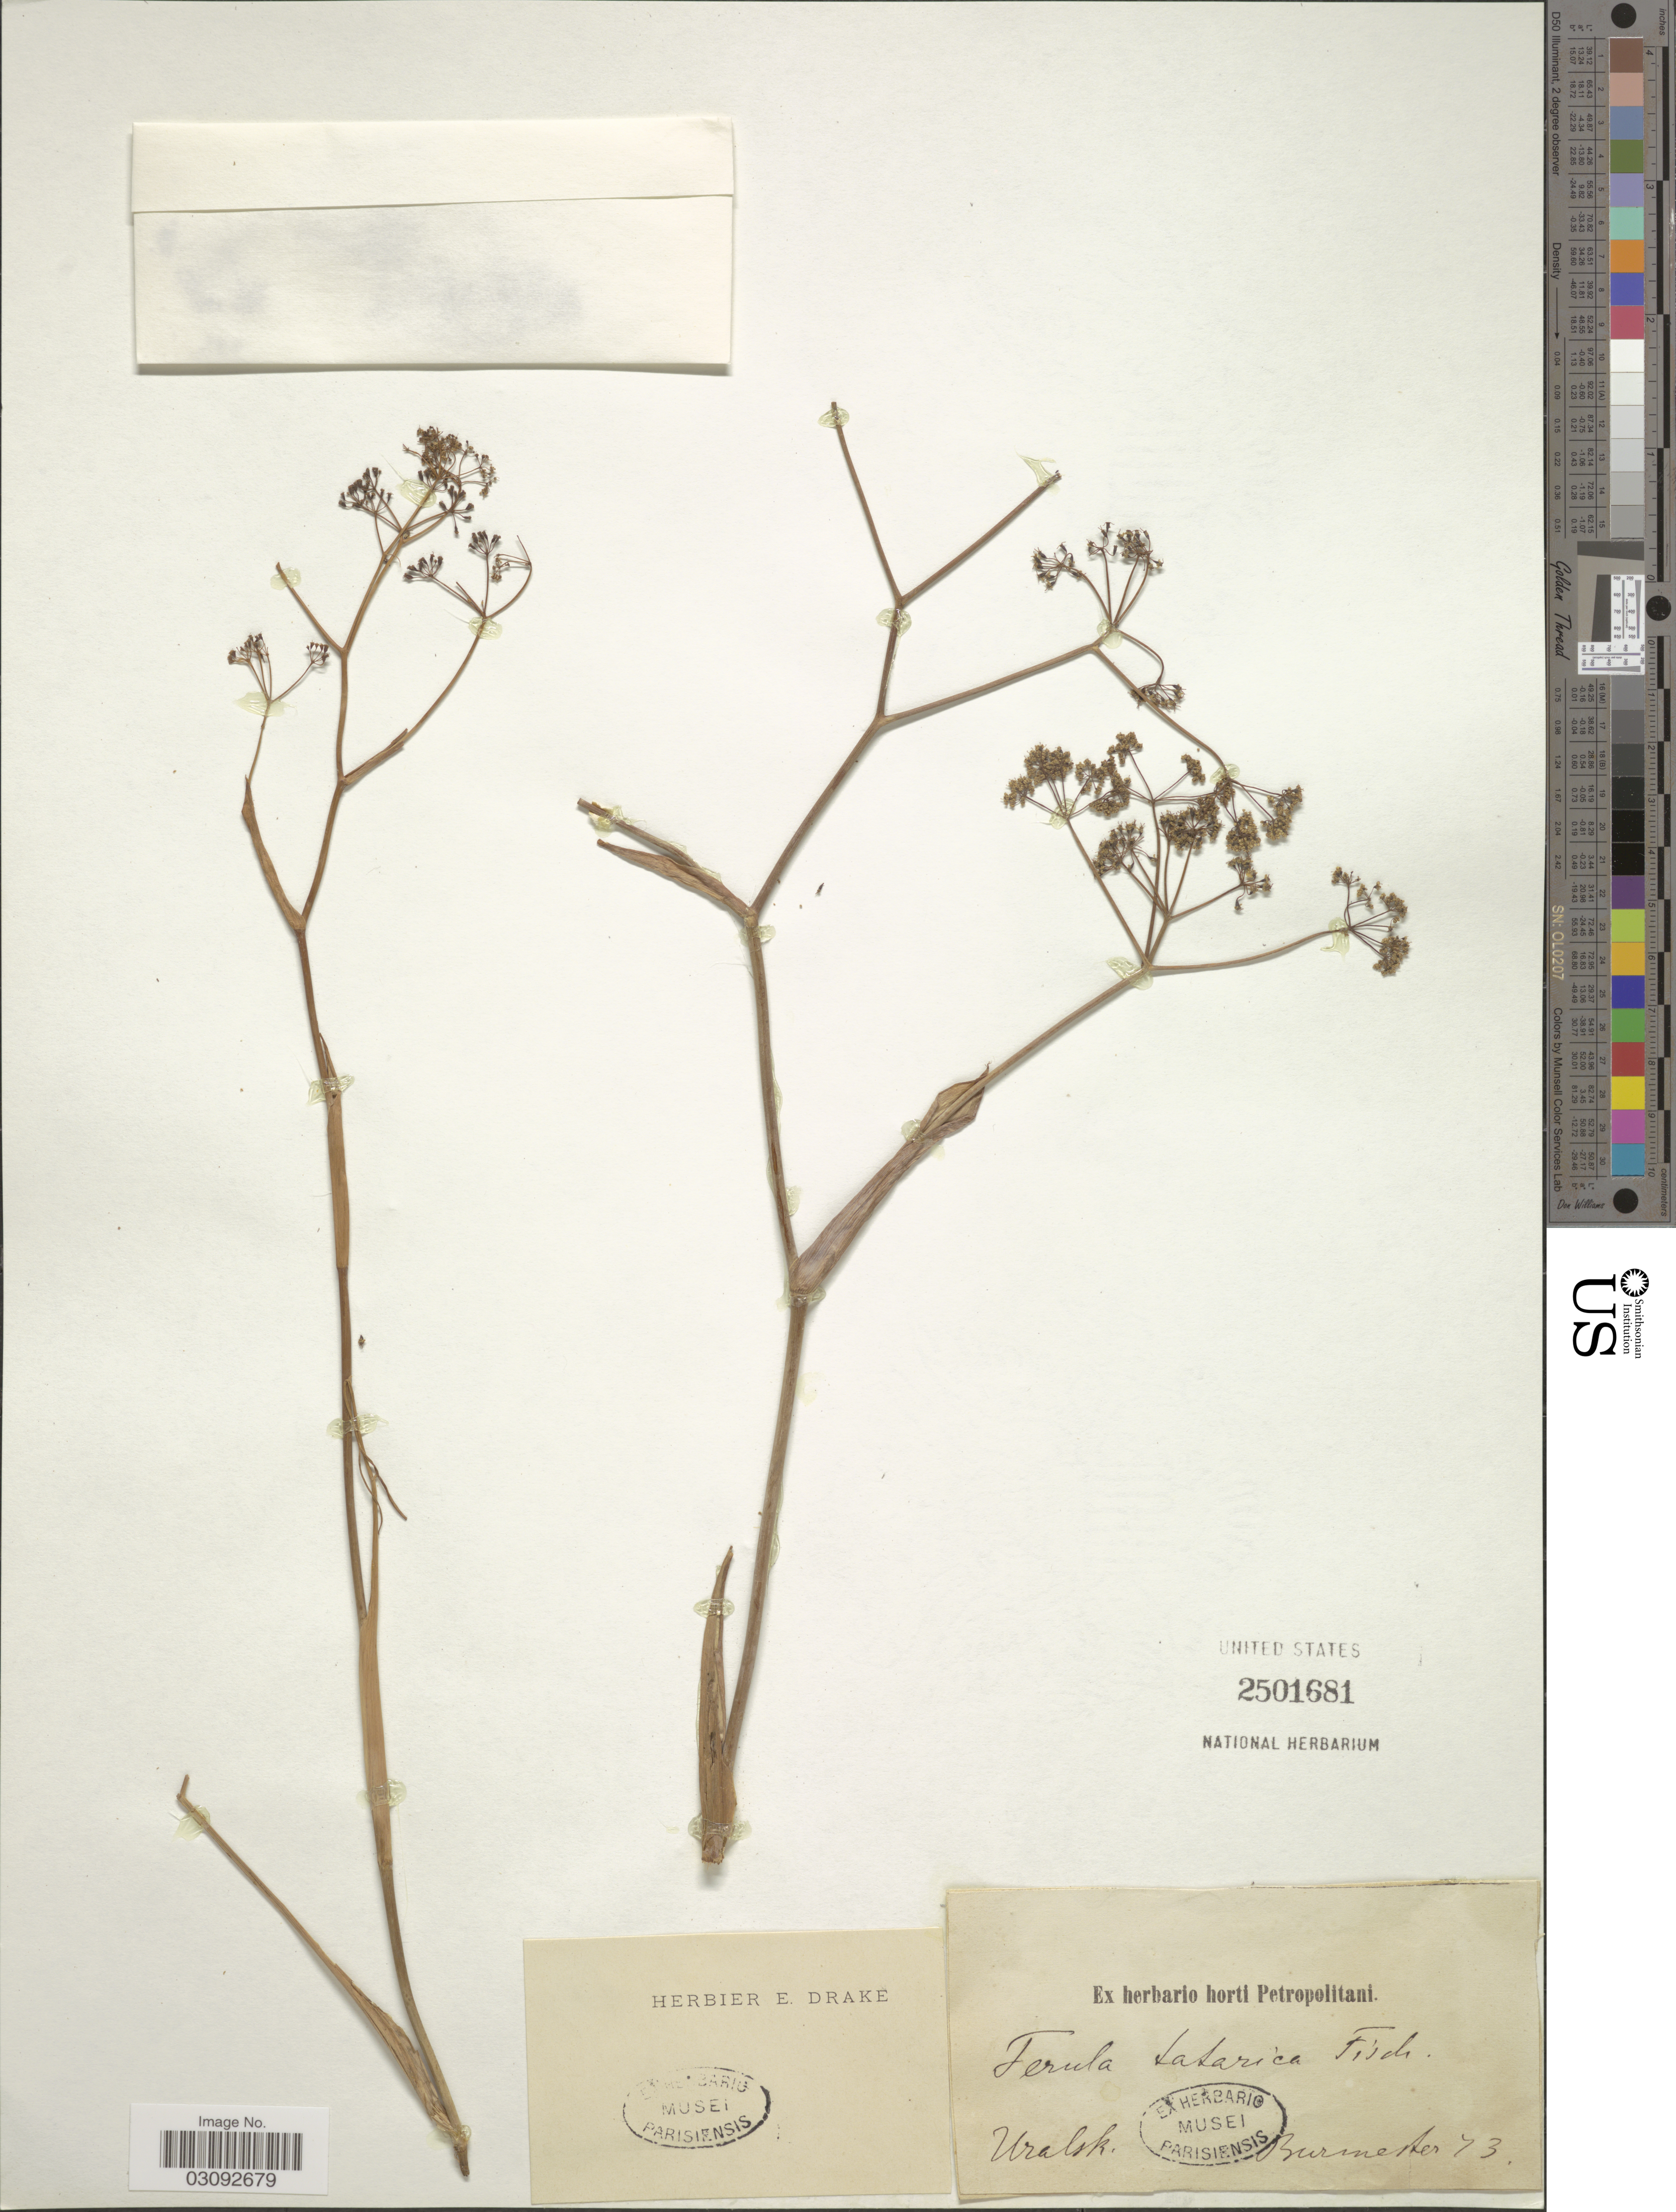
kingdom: Plantae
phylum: Tracheophyta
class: Magnoliopsida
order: Apiales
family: Apiaceae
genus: Ferula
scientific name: Ferula tatarica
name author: Fisch. ex Spreng.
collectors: Burmester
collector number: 73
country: Kazakhstan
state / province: West Kazakhstan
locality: Uralsk.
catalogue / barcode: US 2501681